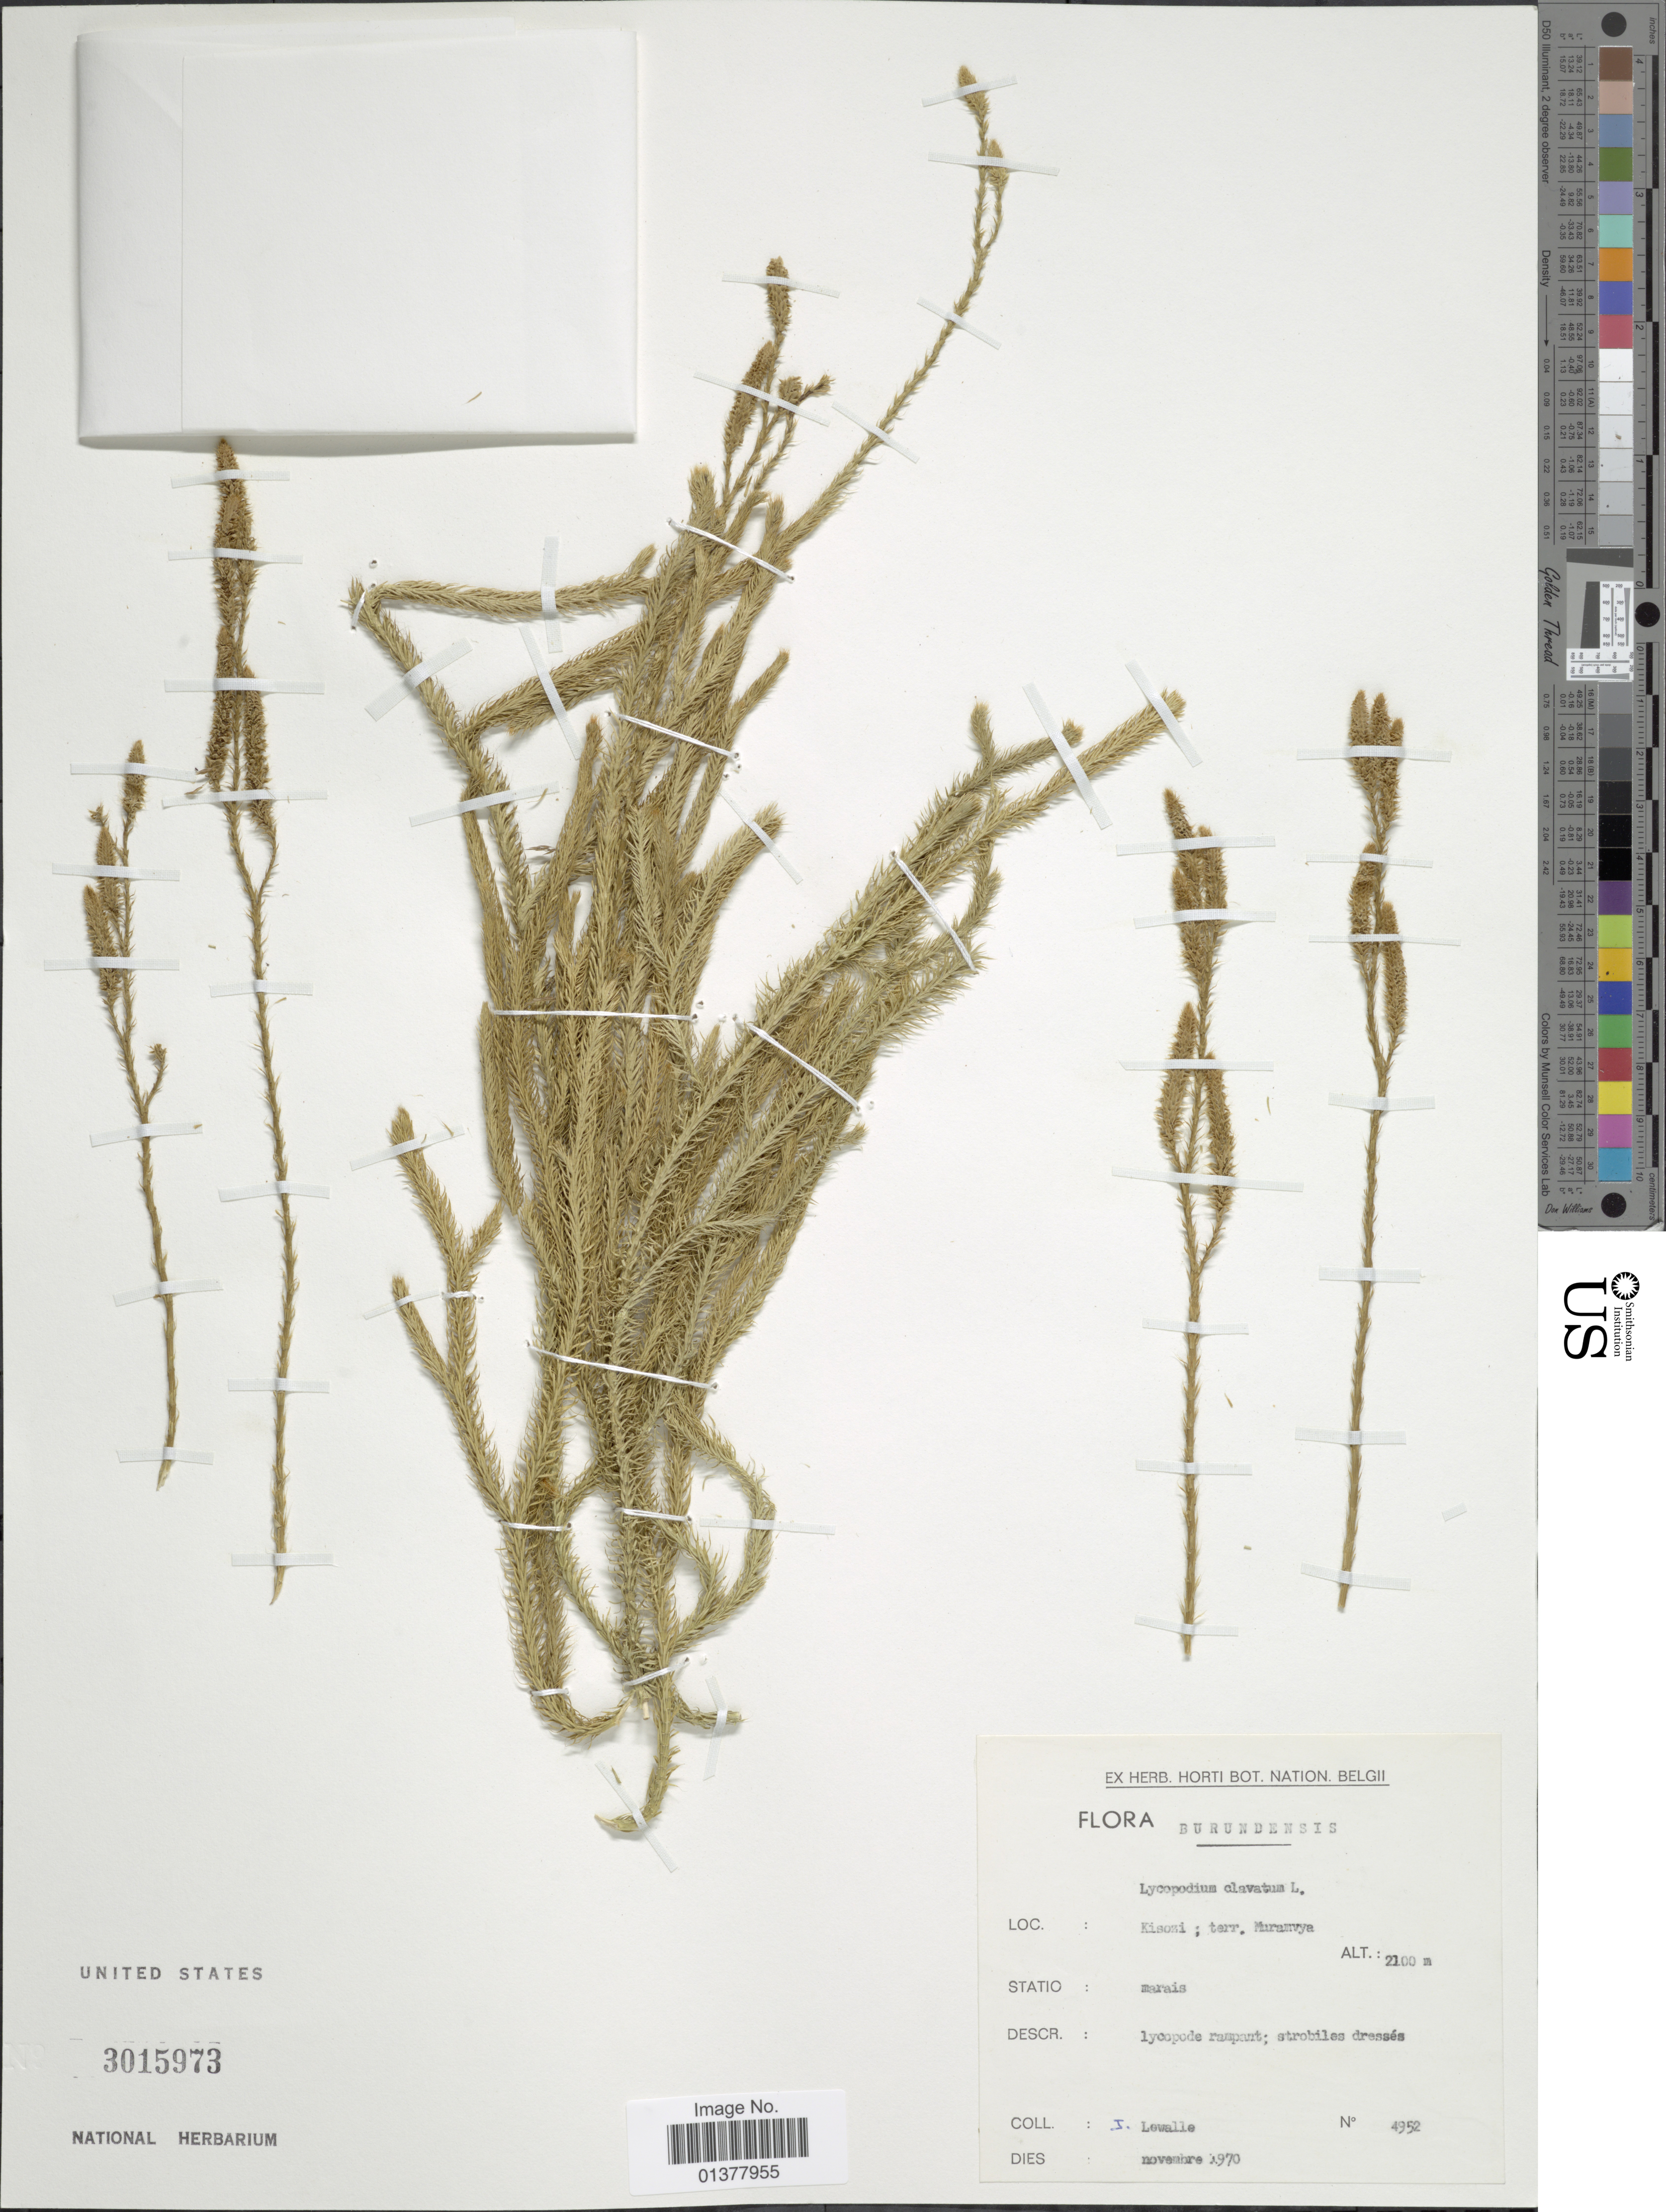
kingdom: Plantae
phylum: Tracheophyta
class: Lycopodiopsida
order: Lycopodiales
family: Lycopodiaceae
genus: Lycopodium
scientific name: Lycopodium clavatum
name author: L.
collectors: J. Lewalle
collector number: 4952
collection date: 1970-11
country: Burundi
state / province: Muramvya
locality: Kisozi, marais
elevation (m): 2100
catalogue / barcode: US 3015973